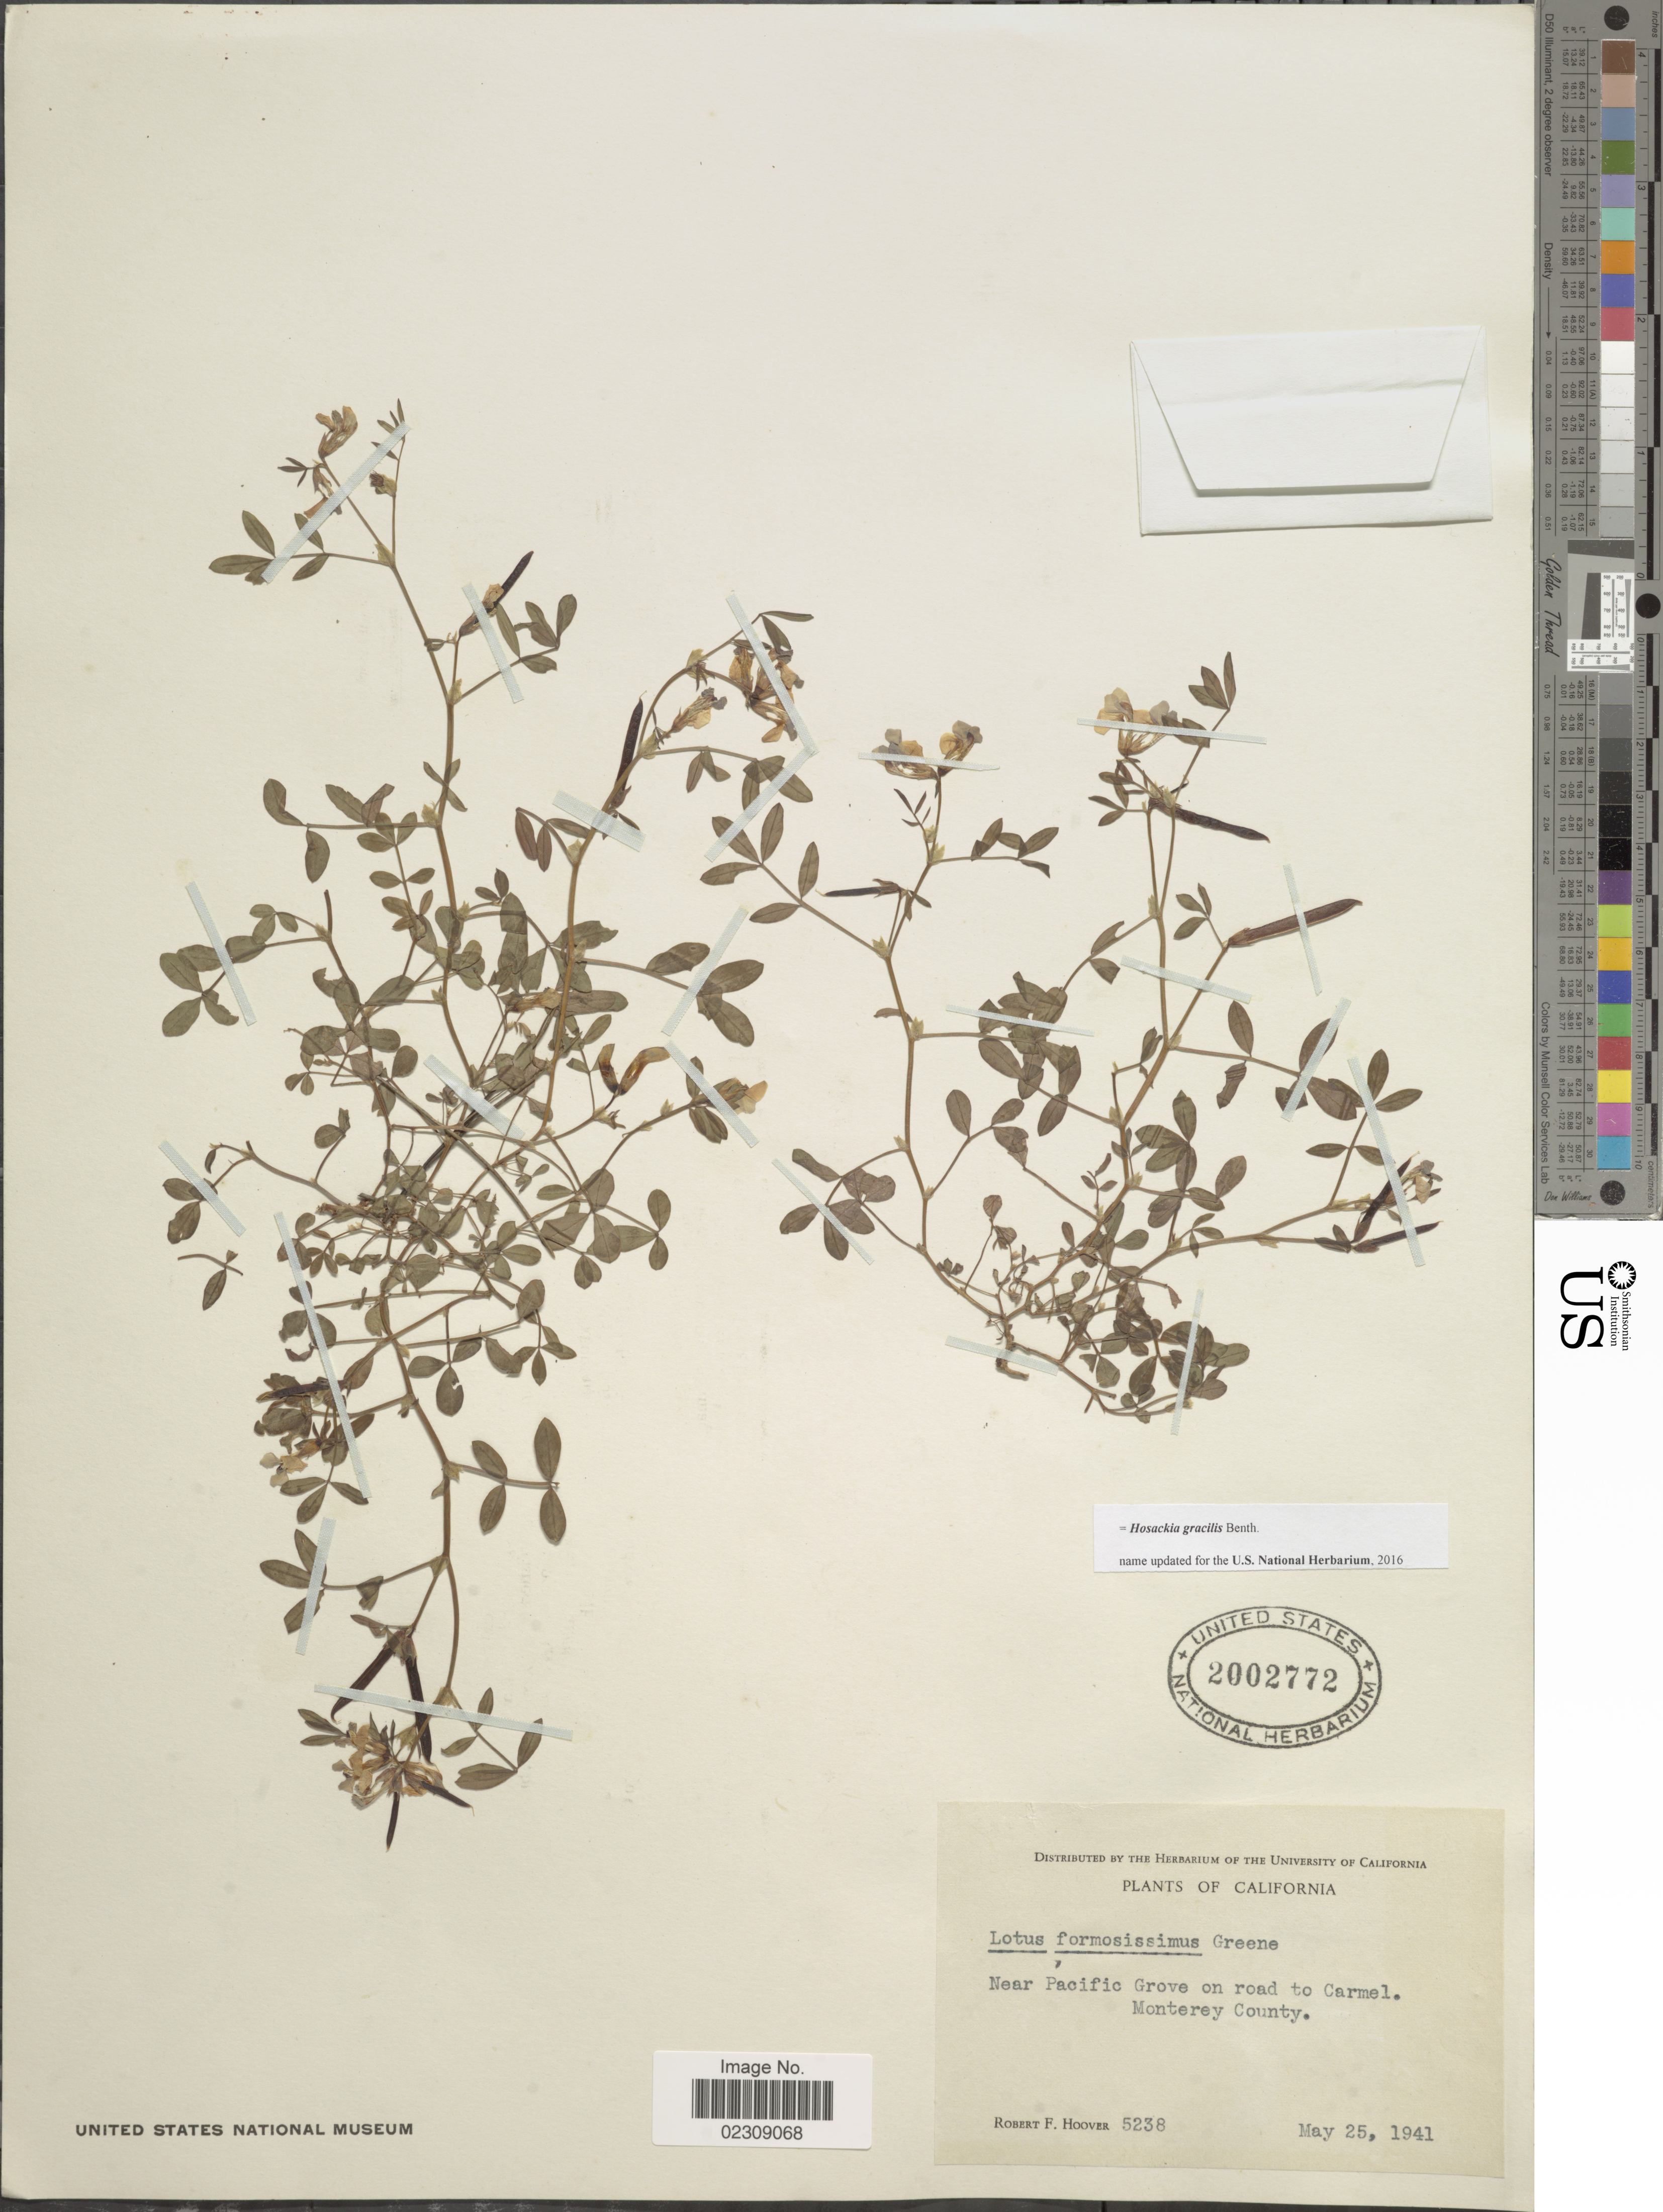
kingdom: Plantae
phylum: Tracheophyta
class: Magnoliopsida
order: Fabales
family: Fabaceae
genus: Hosackia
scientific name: Hosackia gracilis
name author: Benth.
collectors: R. F. Hoover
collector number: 5238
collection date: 1941-05-25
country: United States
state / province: California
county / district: Monterey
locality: Near Pacific Grove on road to Carmel. Monterey County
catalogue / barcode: US 2002772